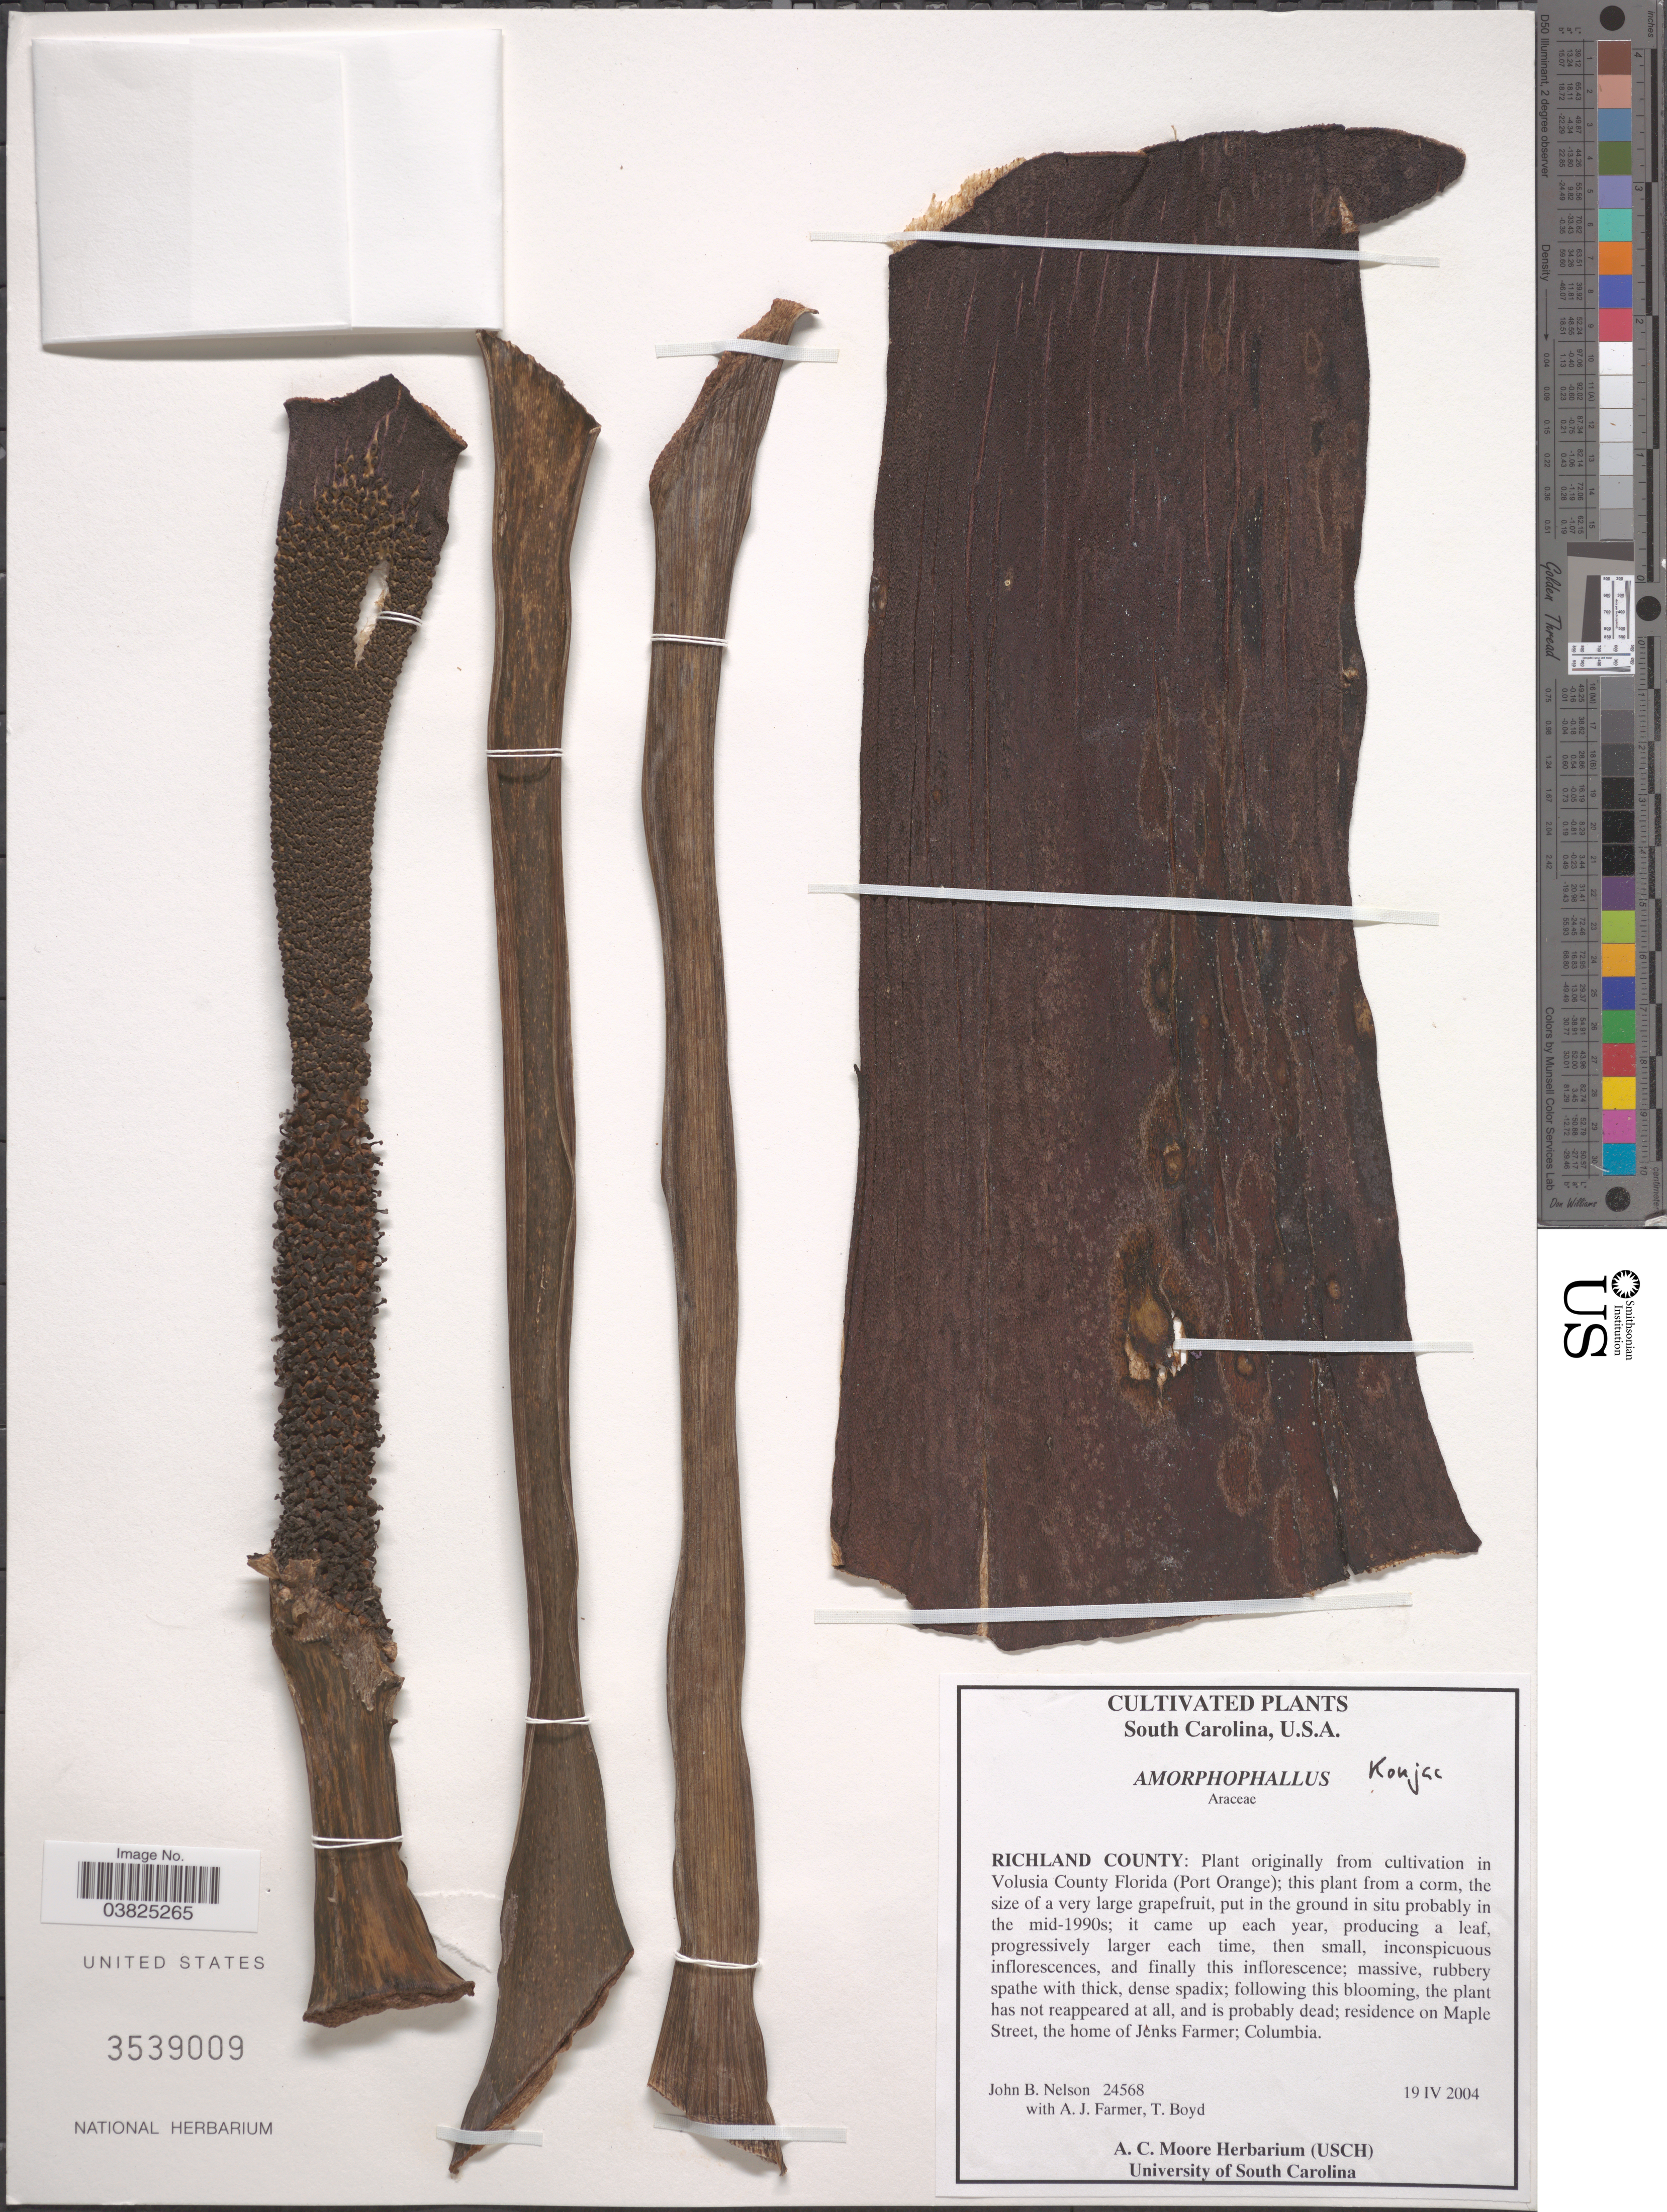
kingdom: Plantae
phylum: Tracheophyta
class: Liliopsida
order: Alismatales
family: Araceae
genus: Amorphophallus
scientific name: Amorphophallus konjac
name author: K. Koch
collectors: J. B. Nelson, A. Farmer & T. Boyd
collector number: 24568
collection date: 2004-04-19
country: United States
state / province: South Carolina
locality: Richland county. Residence on Maple Street, the home of Jenks Farmer; Columbia.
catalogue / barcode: US 3539009